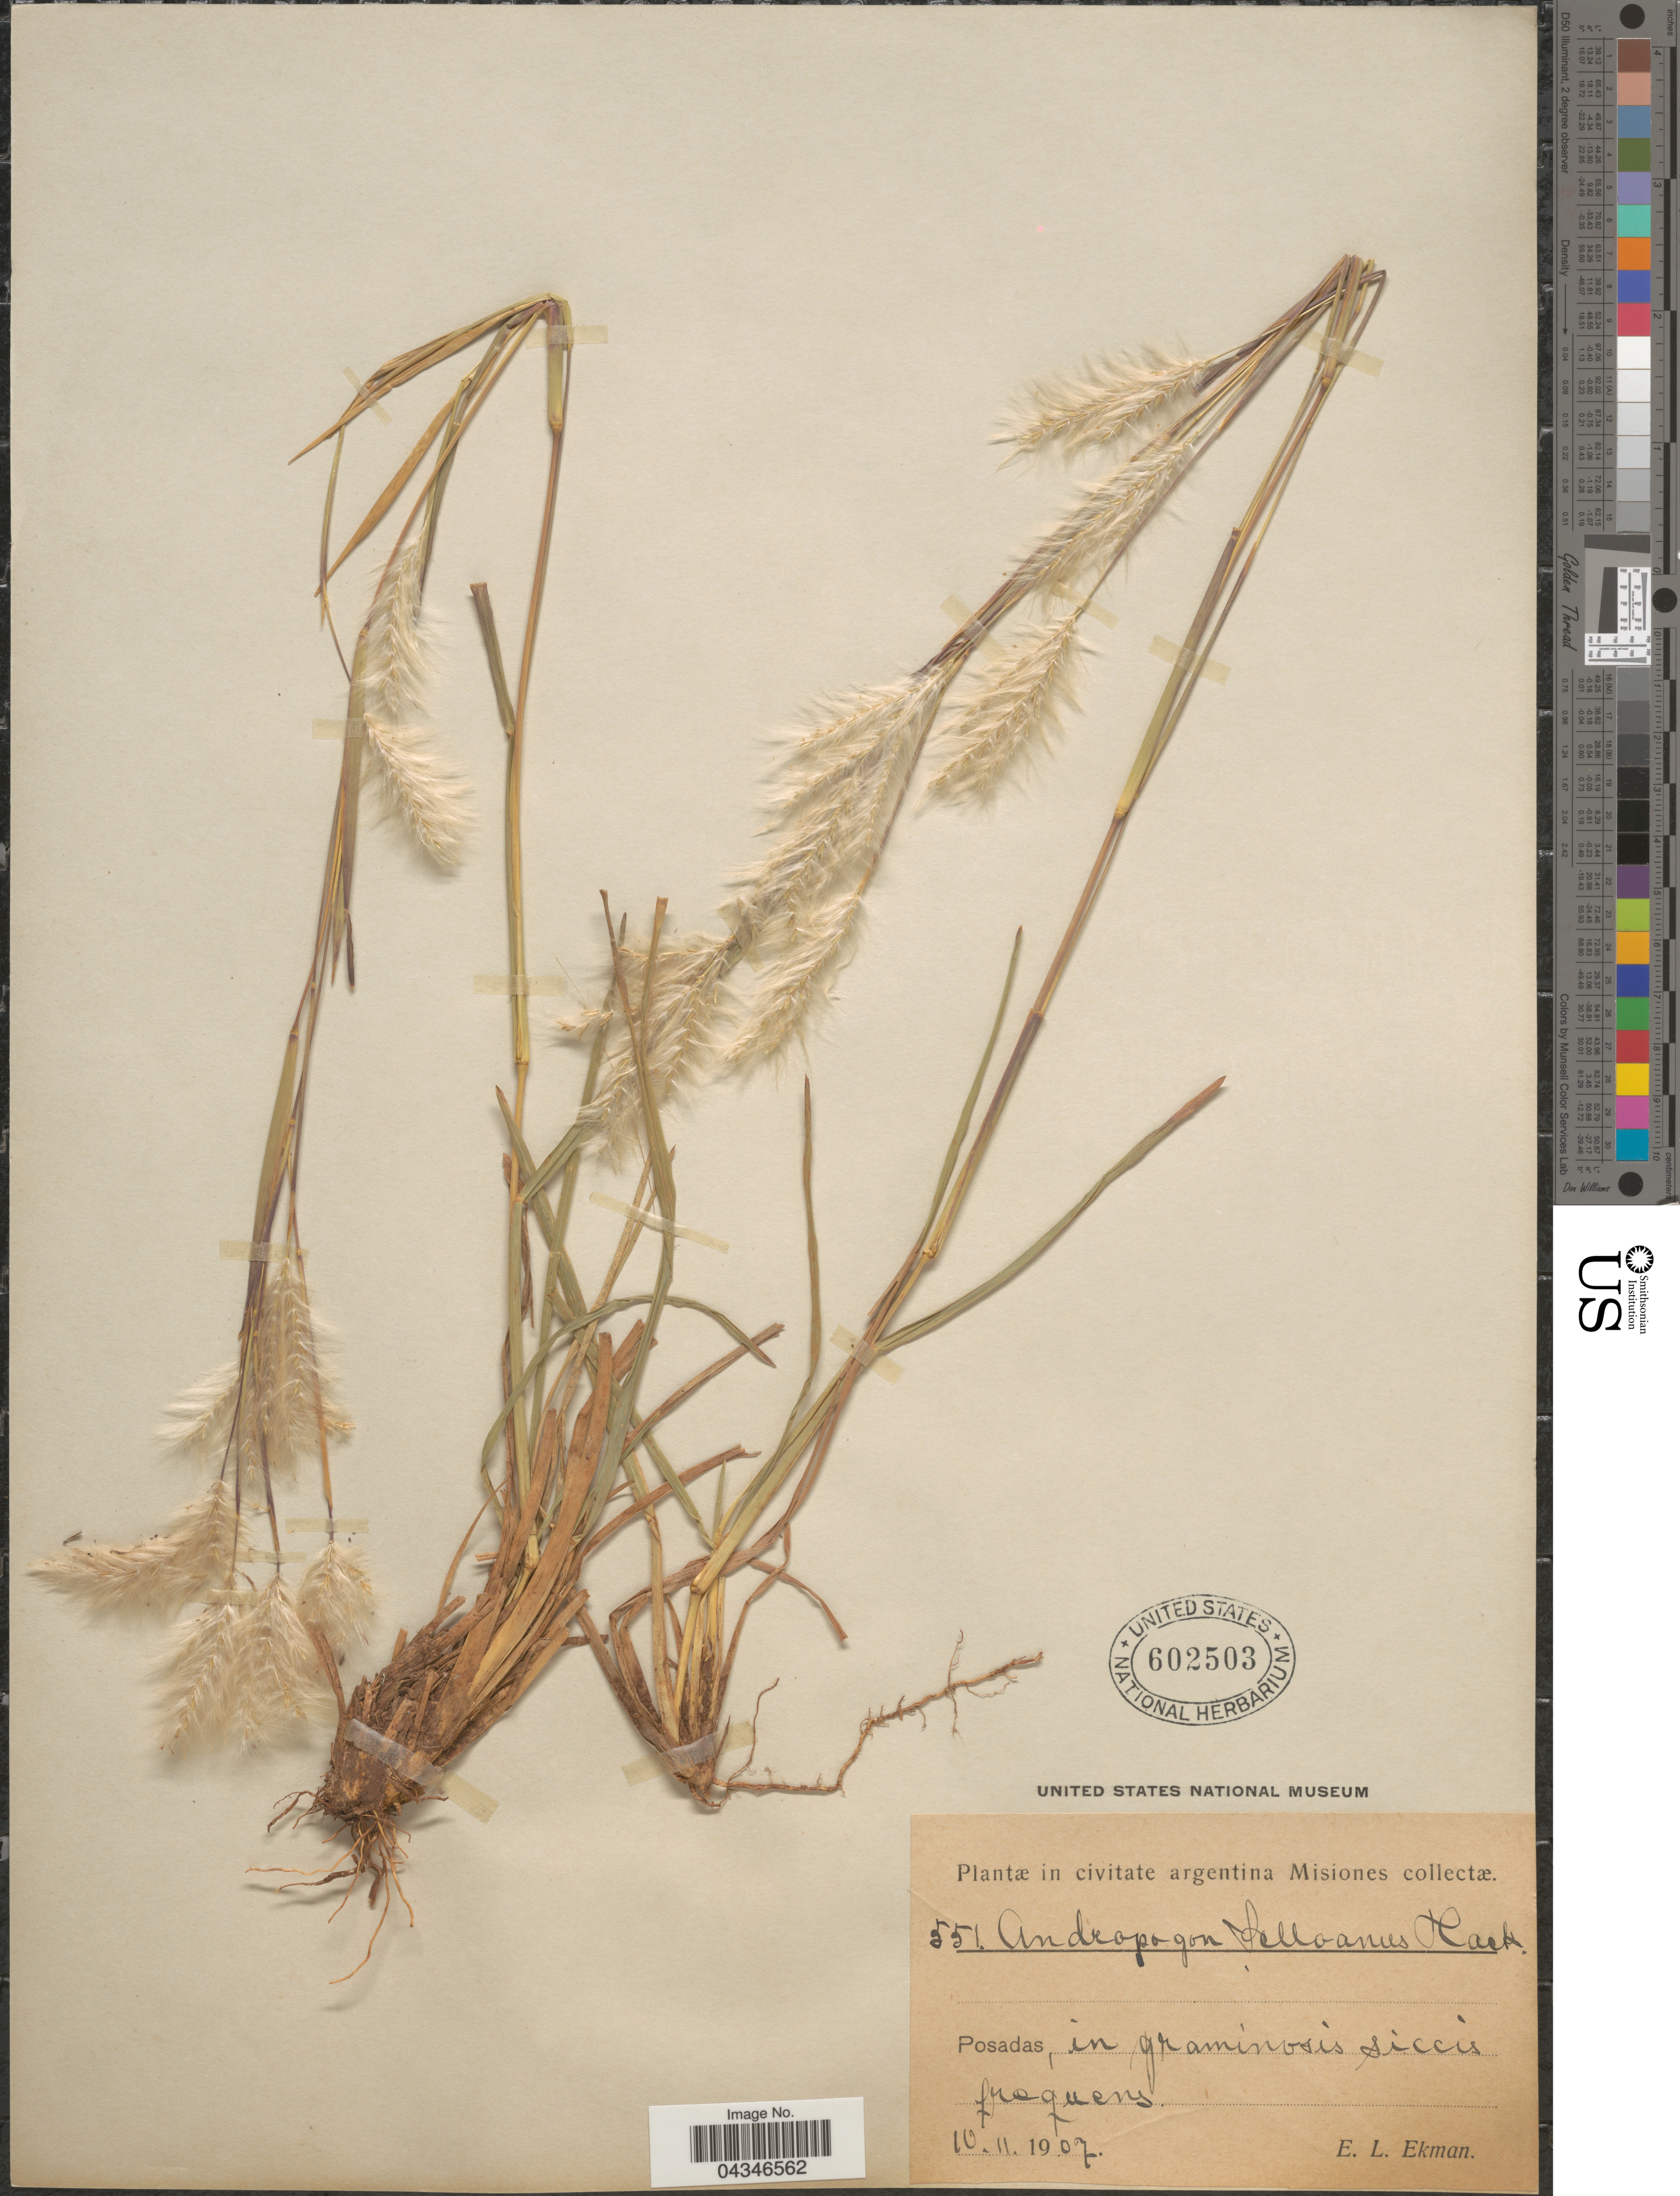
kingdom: Plantae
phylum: Tracheophyta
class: Liliopsida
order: Poales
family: Poaceae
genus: Andropogon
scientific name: Andropogon selloanus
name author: (Hack.) Hack.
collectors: E. L. Ekman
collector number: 551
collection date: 1907-11-10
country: Argentina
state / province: Misiones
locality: Posadas, in graminosis siccis frequens.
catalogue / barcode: US 602503